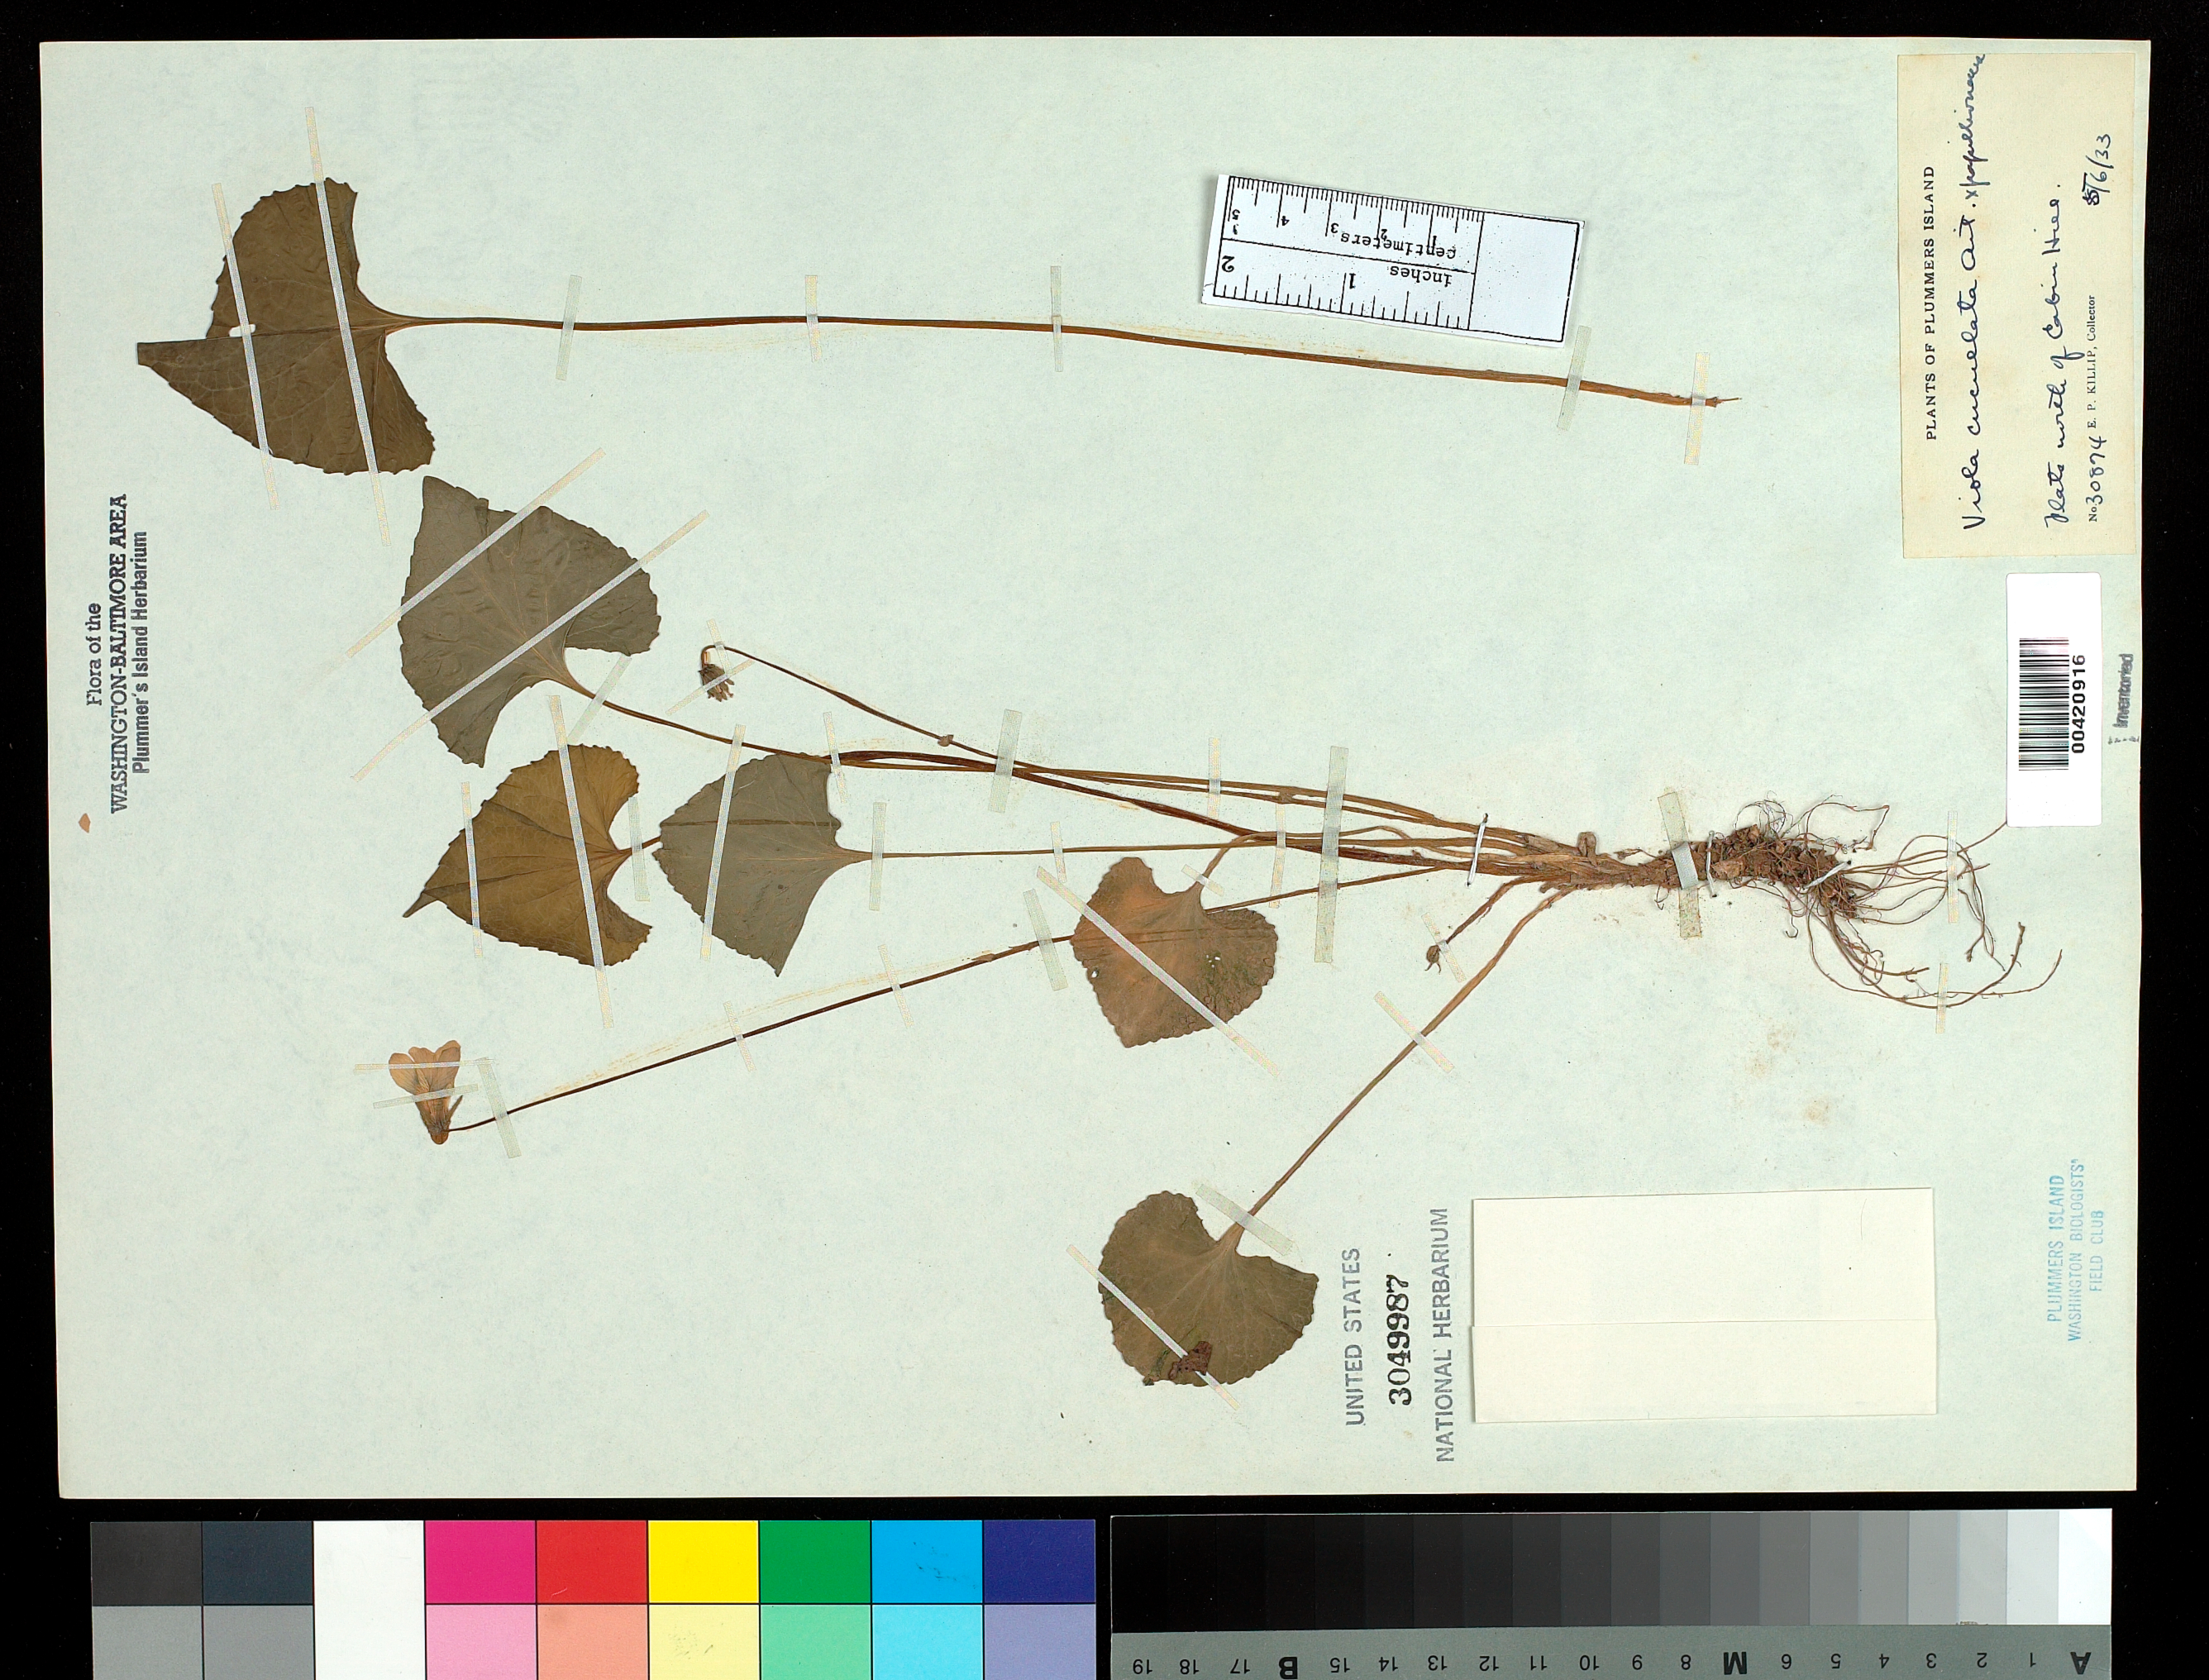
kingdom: Plantae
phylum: Tracheophyta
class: Magnoliopsida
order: Malpighiales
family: Violaceae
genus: Viola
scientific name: Viola cucullata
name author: Aiton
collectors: E. P. Killip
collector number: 30874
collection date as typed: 06 May 1933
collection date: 1933-05-06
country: United States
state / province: Maryland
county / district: Montgomery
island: Plummers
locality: Plummer's Island; flats north of Cabin Hill C. & O. Canal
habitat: Flats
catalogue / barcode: US 3049987